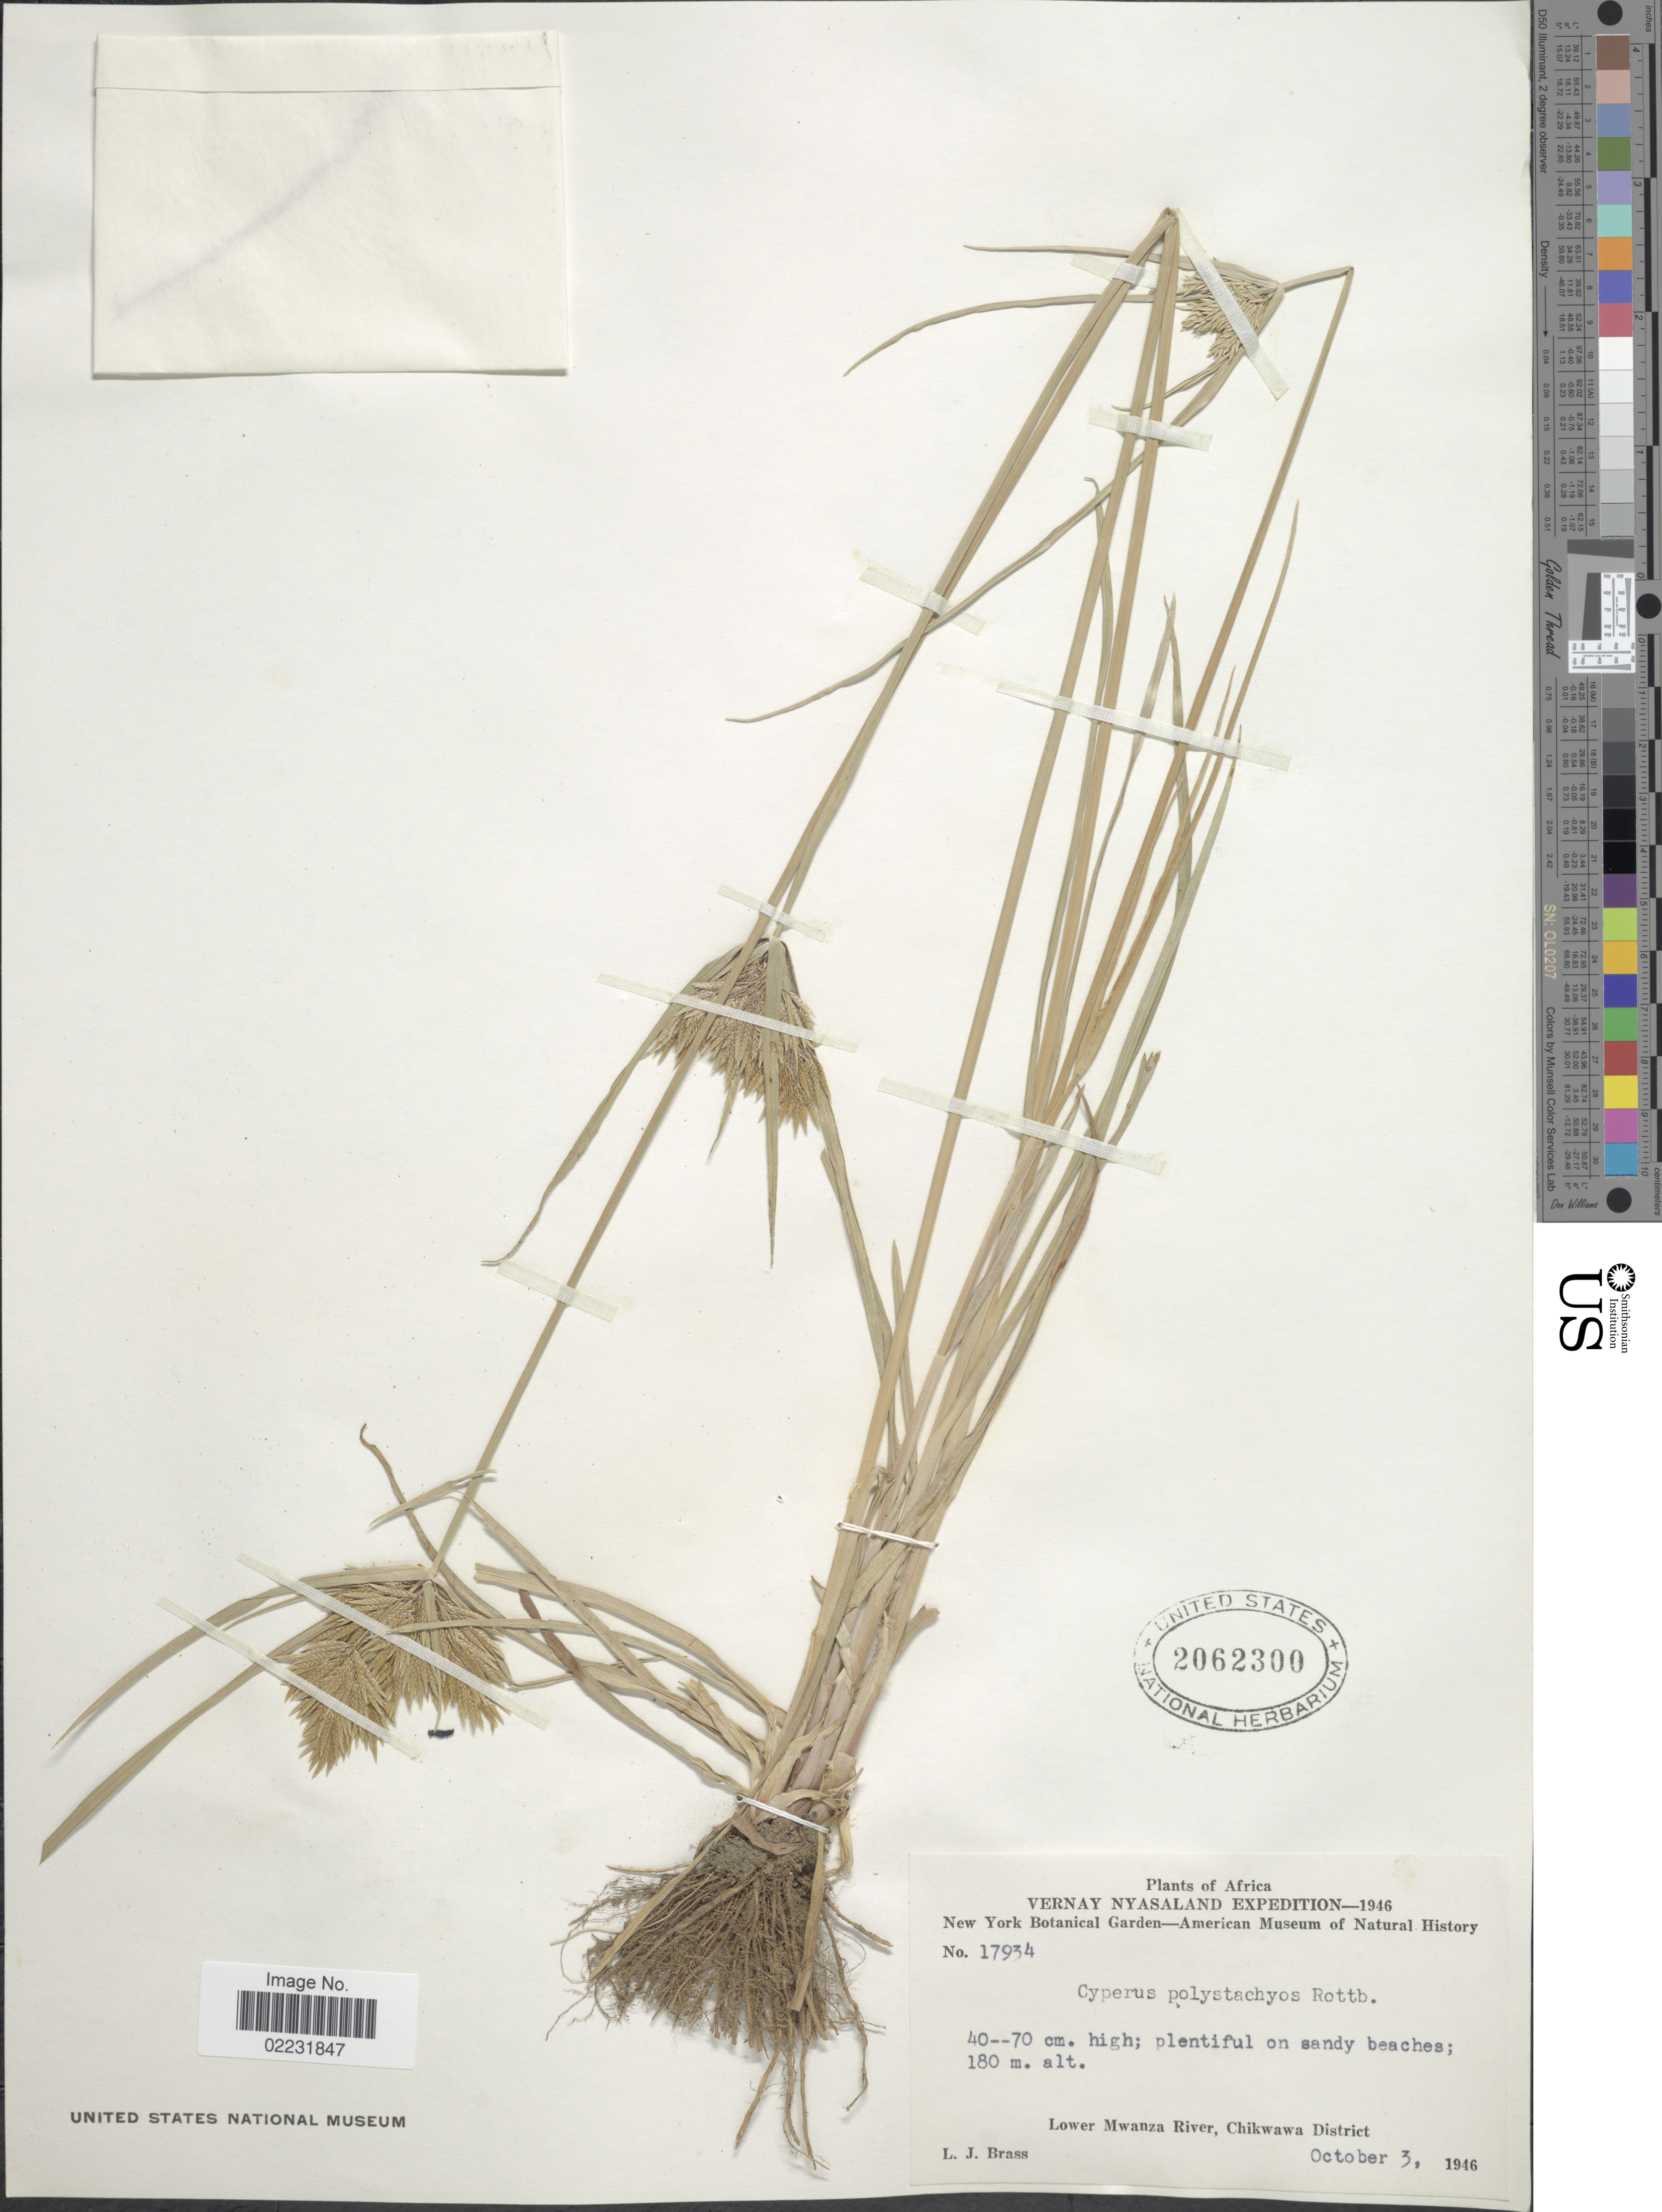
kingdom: Plantae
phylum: Tracheophyta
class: Liliopsida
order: Poales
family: Cyperaceae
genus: Cyperus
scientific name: Cyperus polystachyos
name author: Rottb.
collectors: L. J. Brass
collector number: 17934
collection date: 1946-10-03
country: Malawi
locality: Vernay Nyasaland, Lower Mwanza River, Chikwawa District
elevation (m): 180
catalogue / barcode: US 2062300